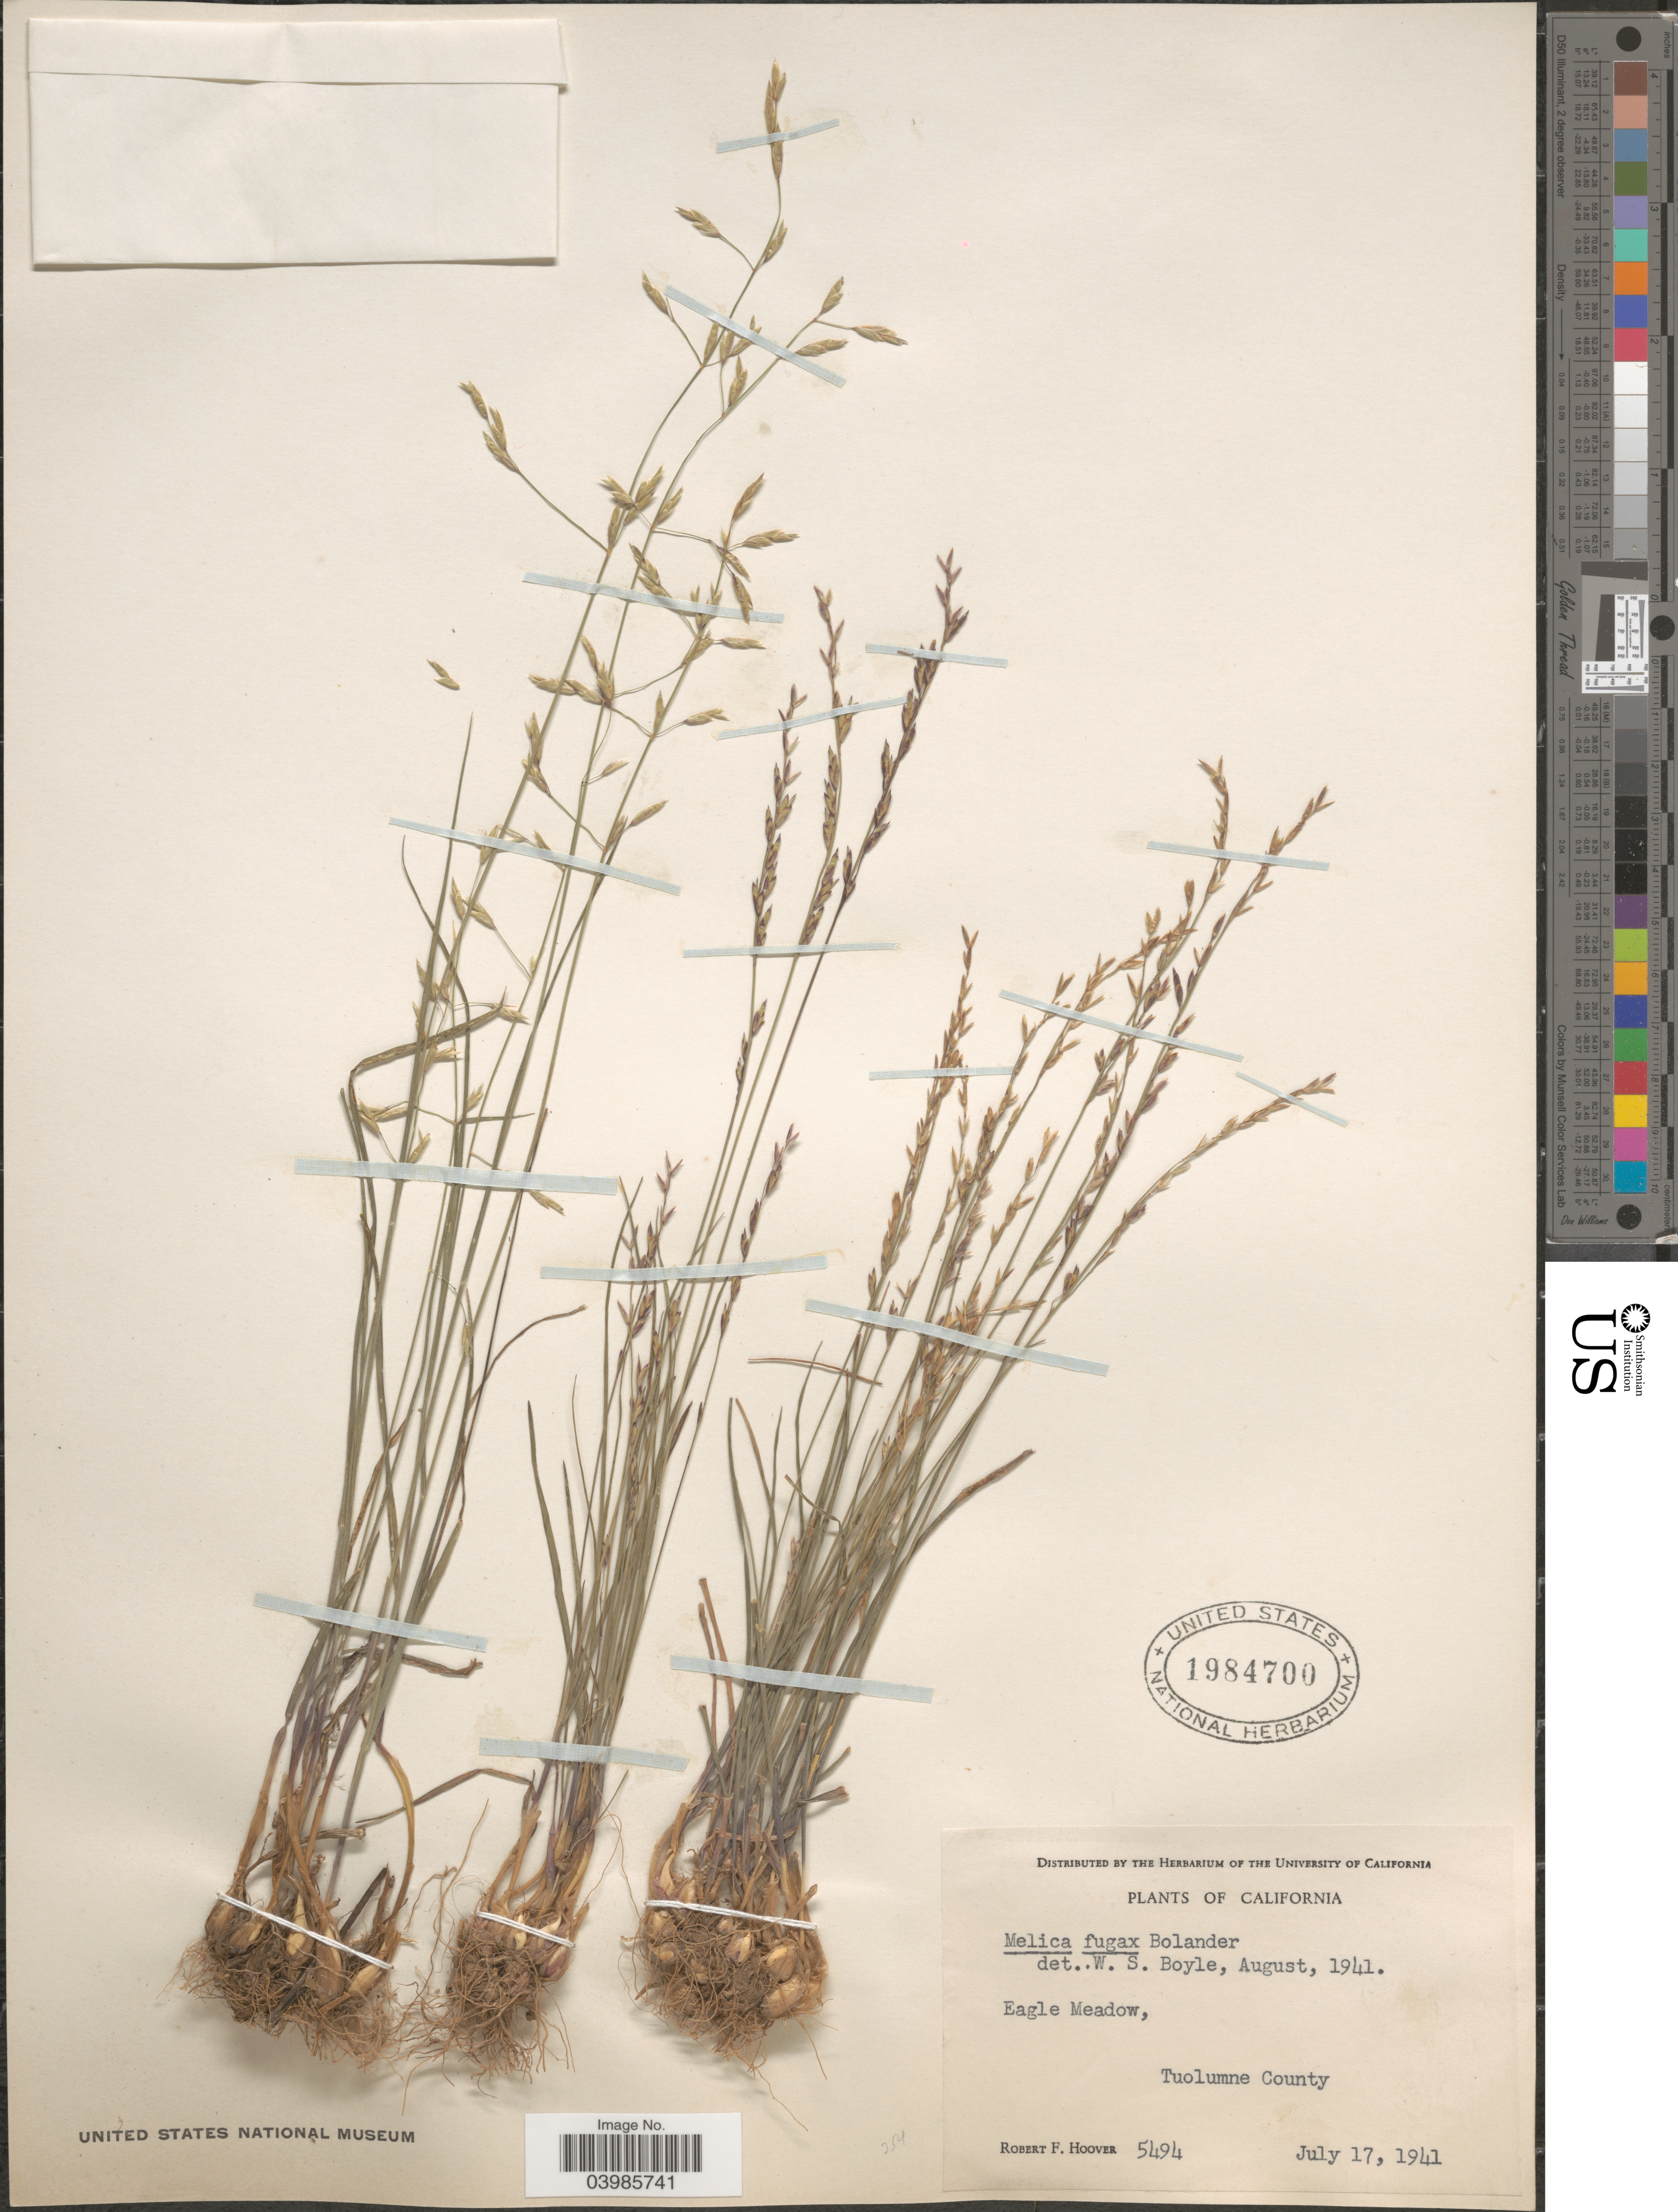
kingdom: Plantae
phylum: Tracheophyta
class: Liliopsida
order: Poales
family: Poaceae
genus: Melica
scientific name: Melica fugax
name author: Bol.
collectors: R. F. Hoover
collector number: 5494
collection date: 1941-07-17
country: United States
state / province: California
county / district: Tuolumne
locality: Eagle Meadow, Tuolumne County.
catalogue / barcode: US 1984700